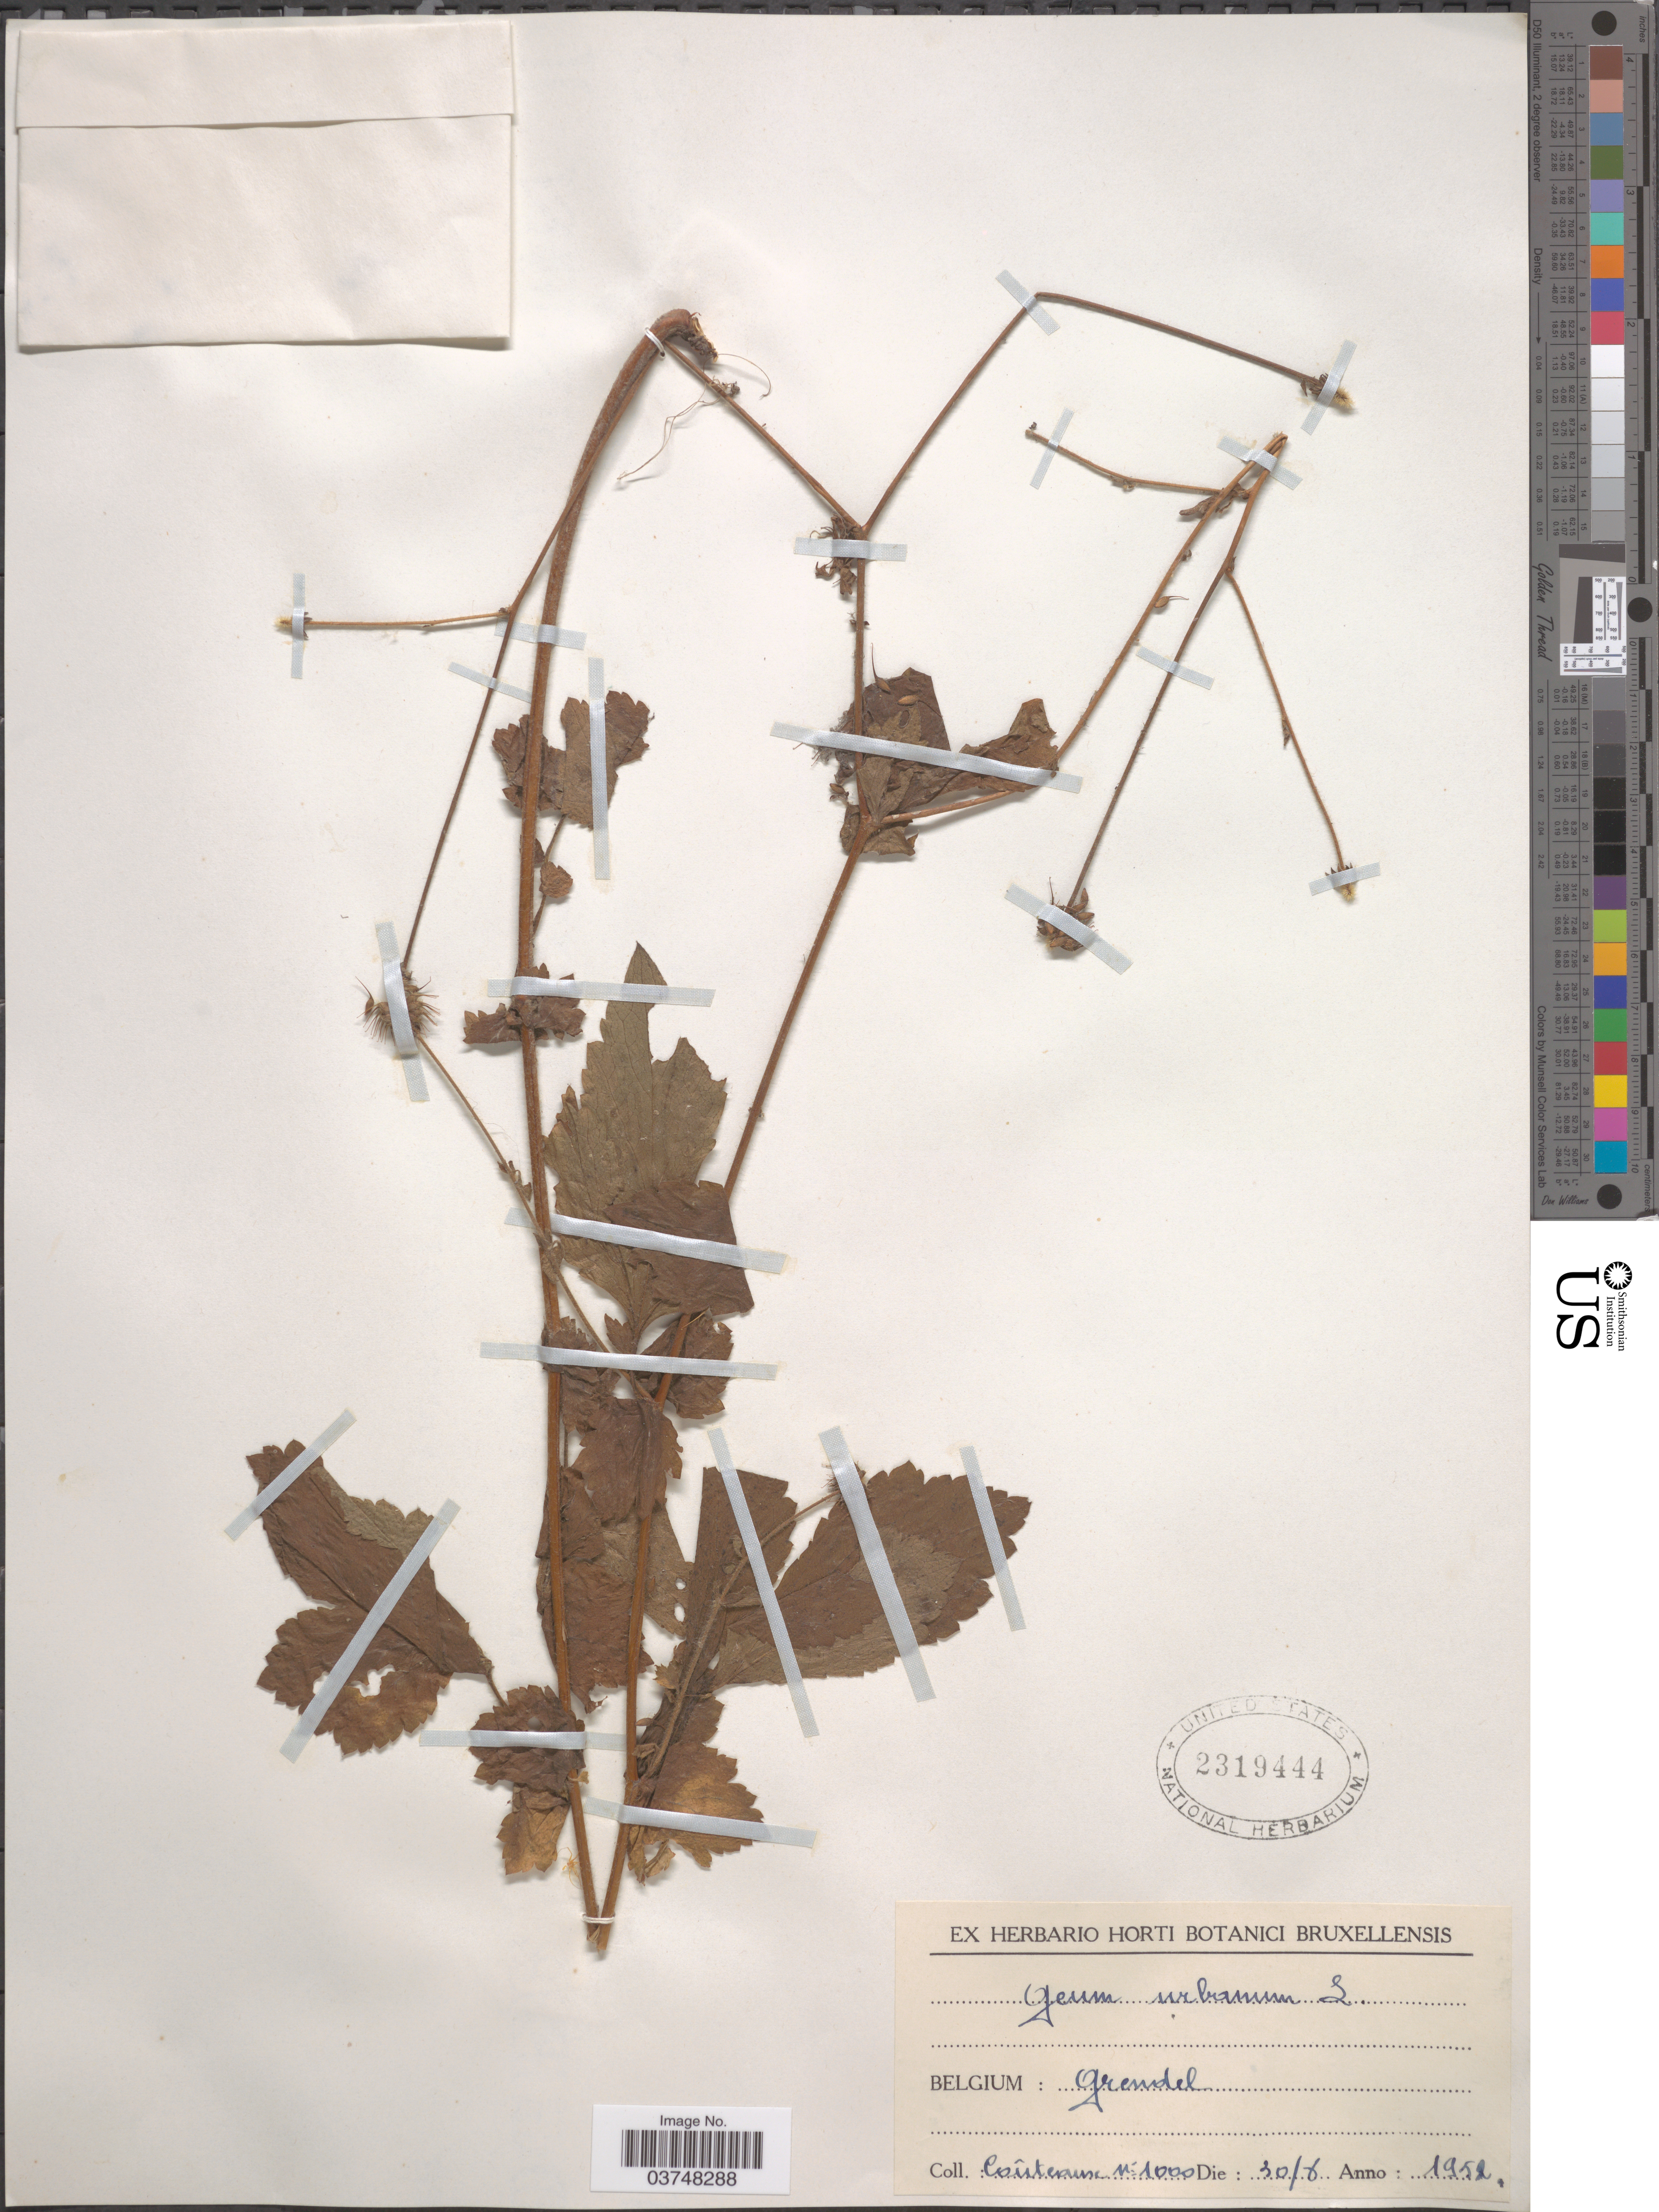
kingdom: Plantae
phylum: Tracheophyta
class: Magnoliopsida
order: Rosales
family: Rosaceae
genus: Geum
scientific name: Geum urbanum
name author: L.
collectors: -. Couteaux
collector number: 1000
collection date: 1952-06-30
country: Belgium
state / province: Brussels, Capital District of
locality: Grendel.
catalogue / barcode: US 2319444